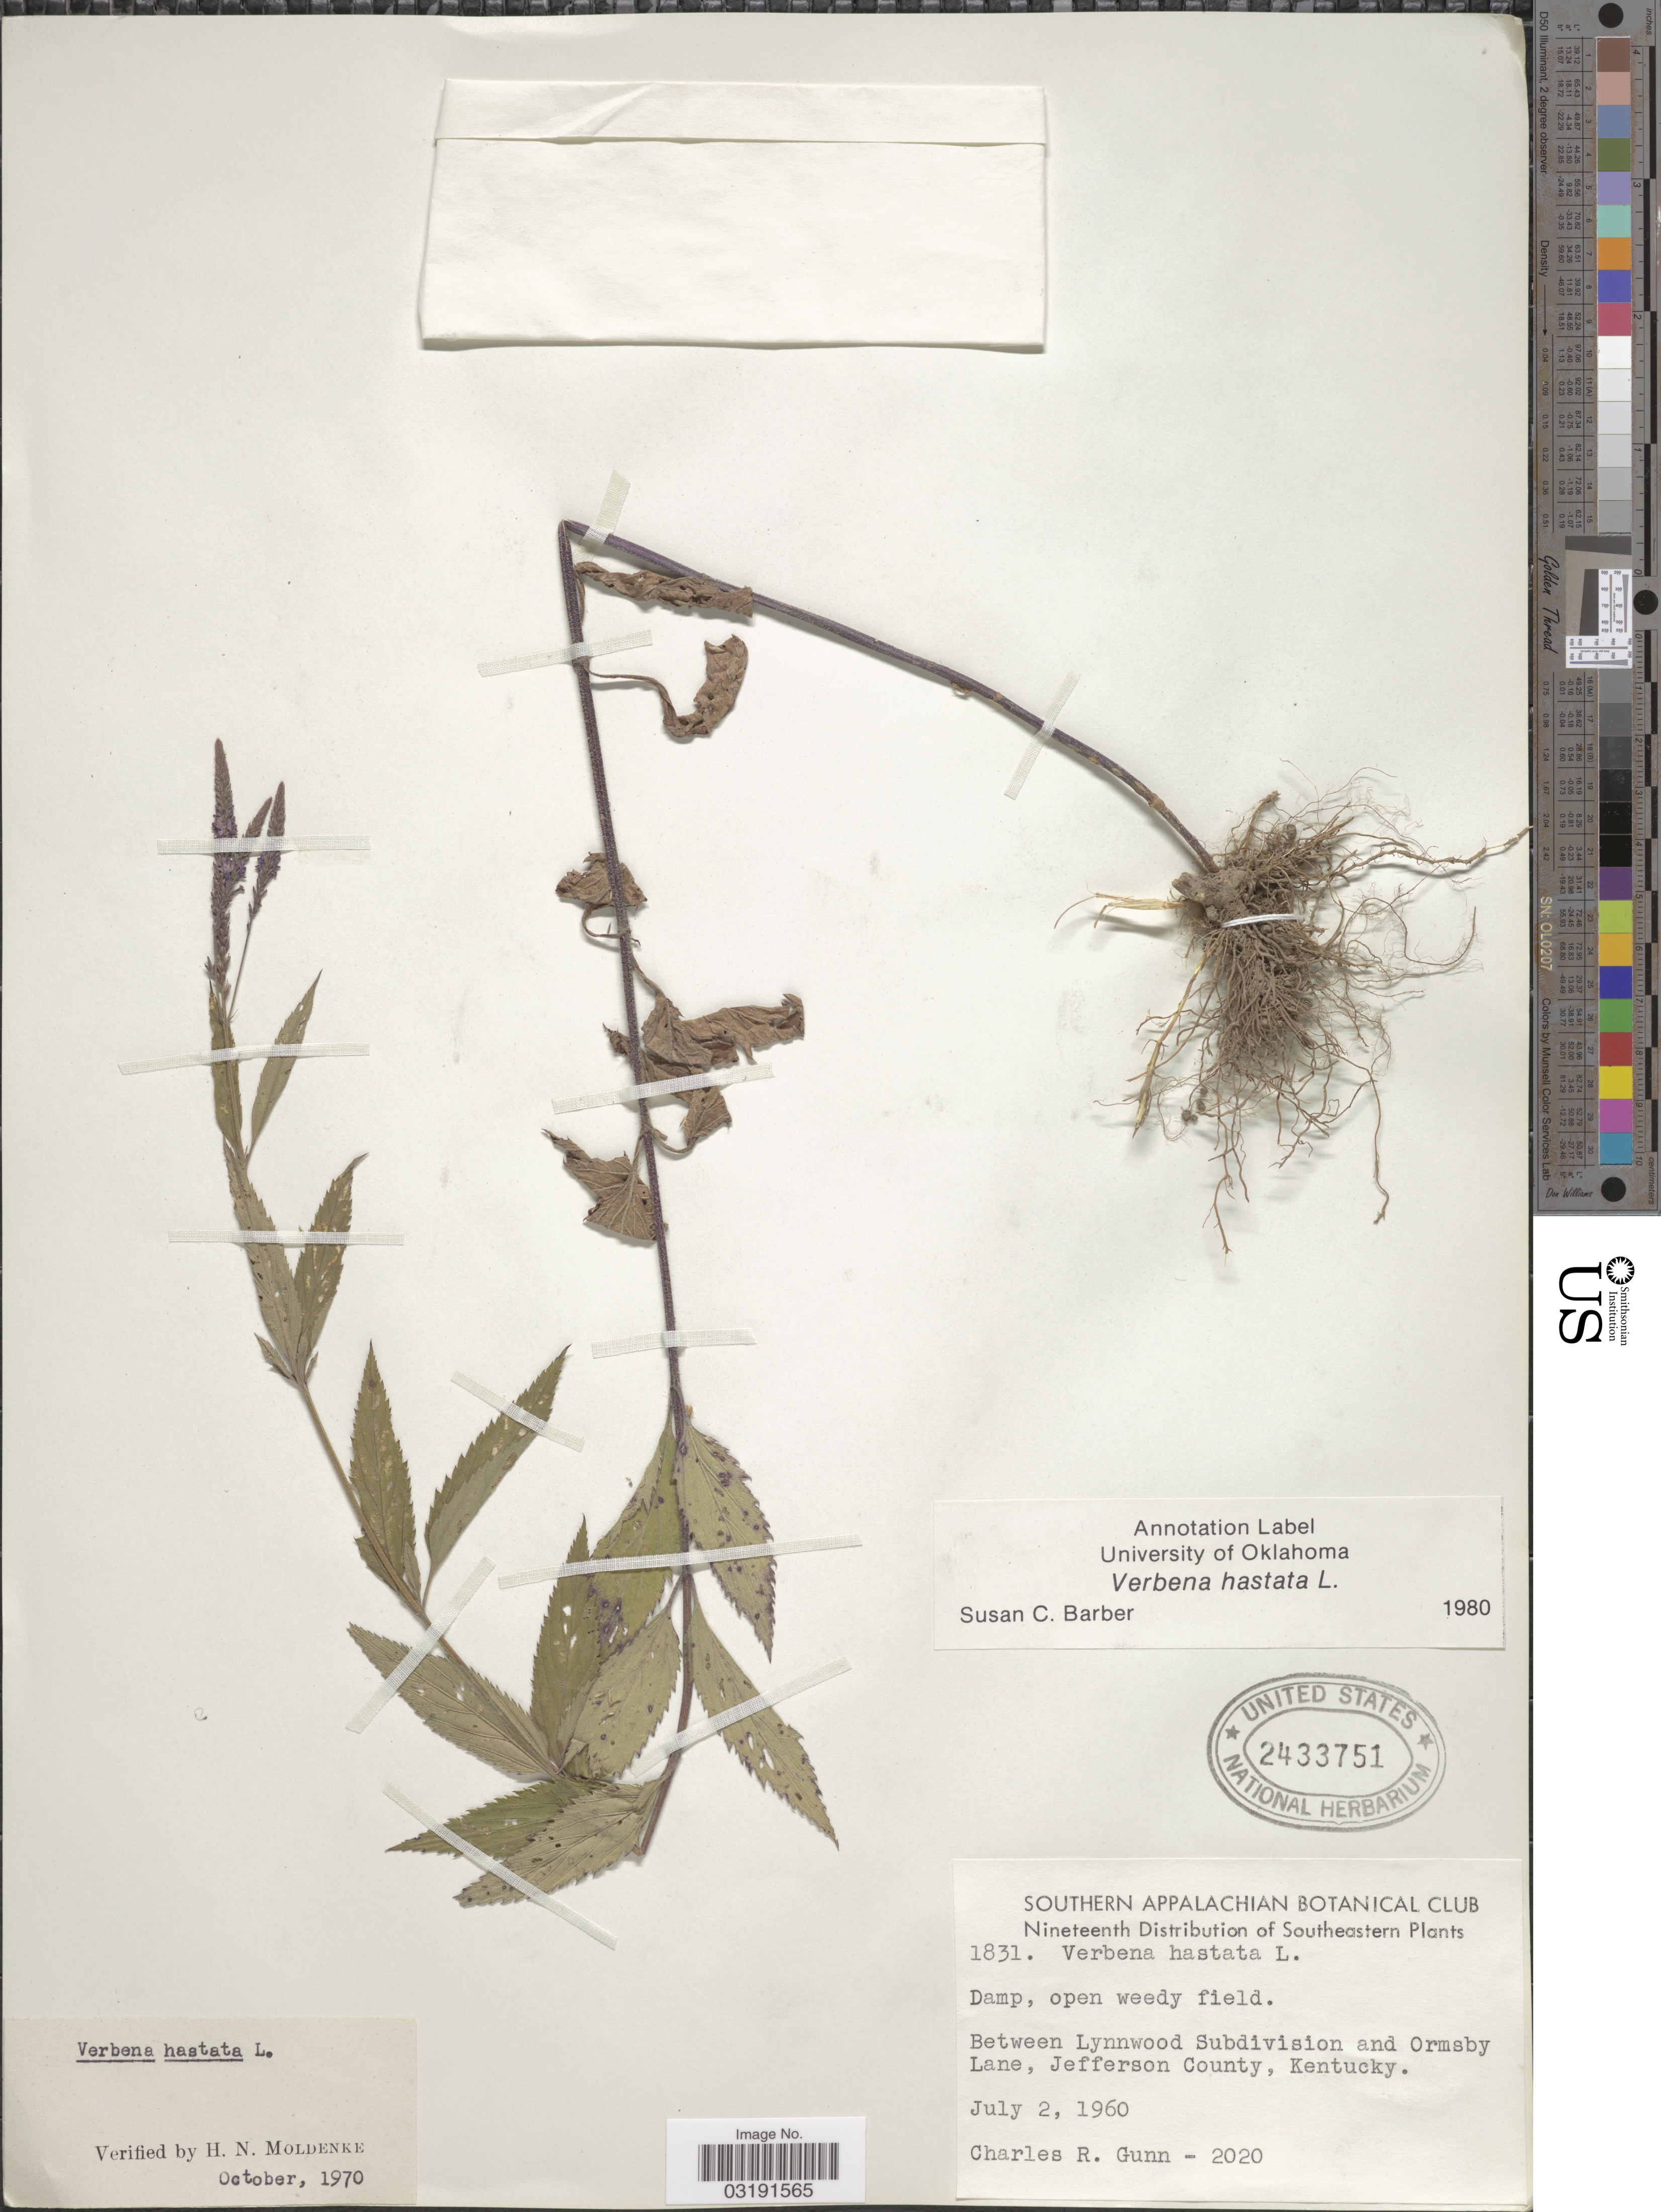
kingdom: Plantae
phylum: Tracheophyta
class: Magnoliopsida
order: Lamiales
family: Verbenaceae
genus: Verbena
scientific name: Verbena hastata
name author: L.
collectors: C. R. Gunn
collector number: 2020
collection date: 1960-07-02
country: United States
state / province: Kentucky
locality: Southeastern, Between Lynnwood Subdivision and Ormsby Lane, Jefferson County.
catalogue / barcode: US 2433751